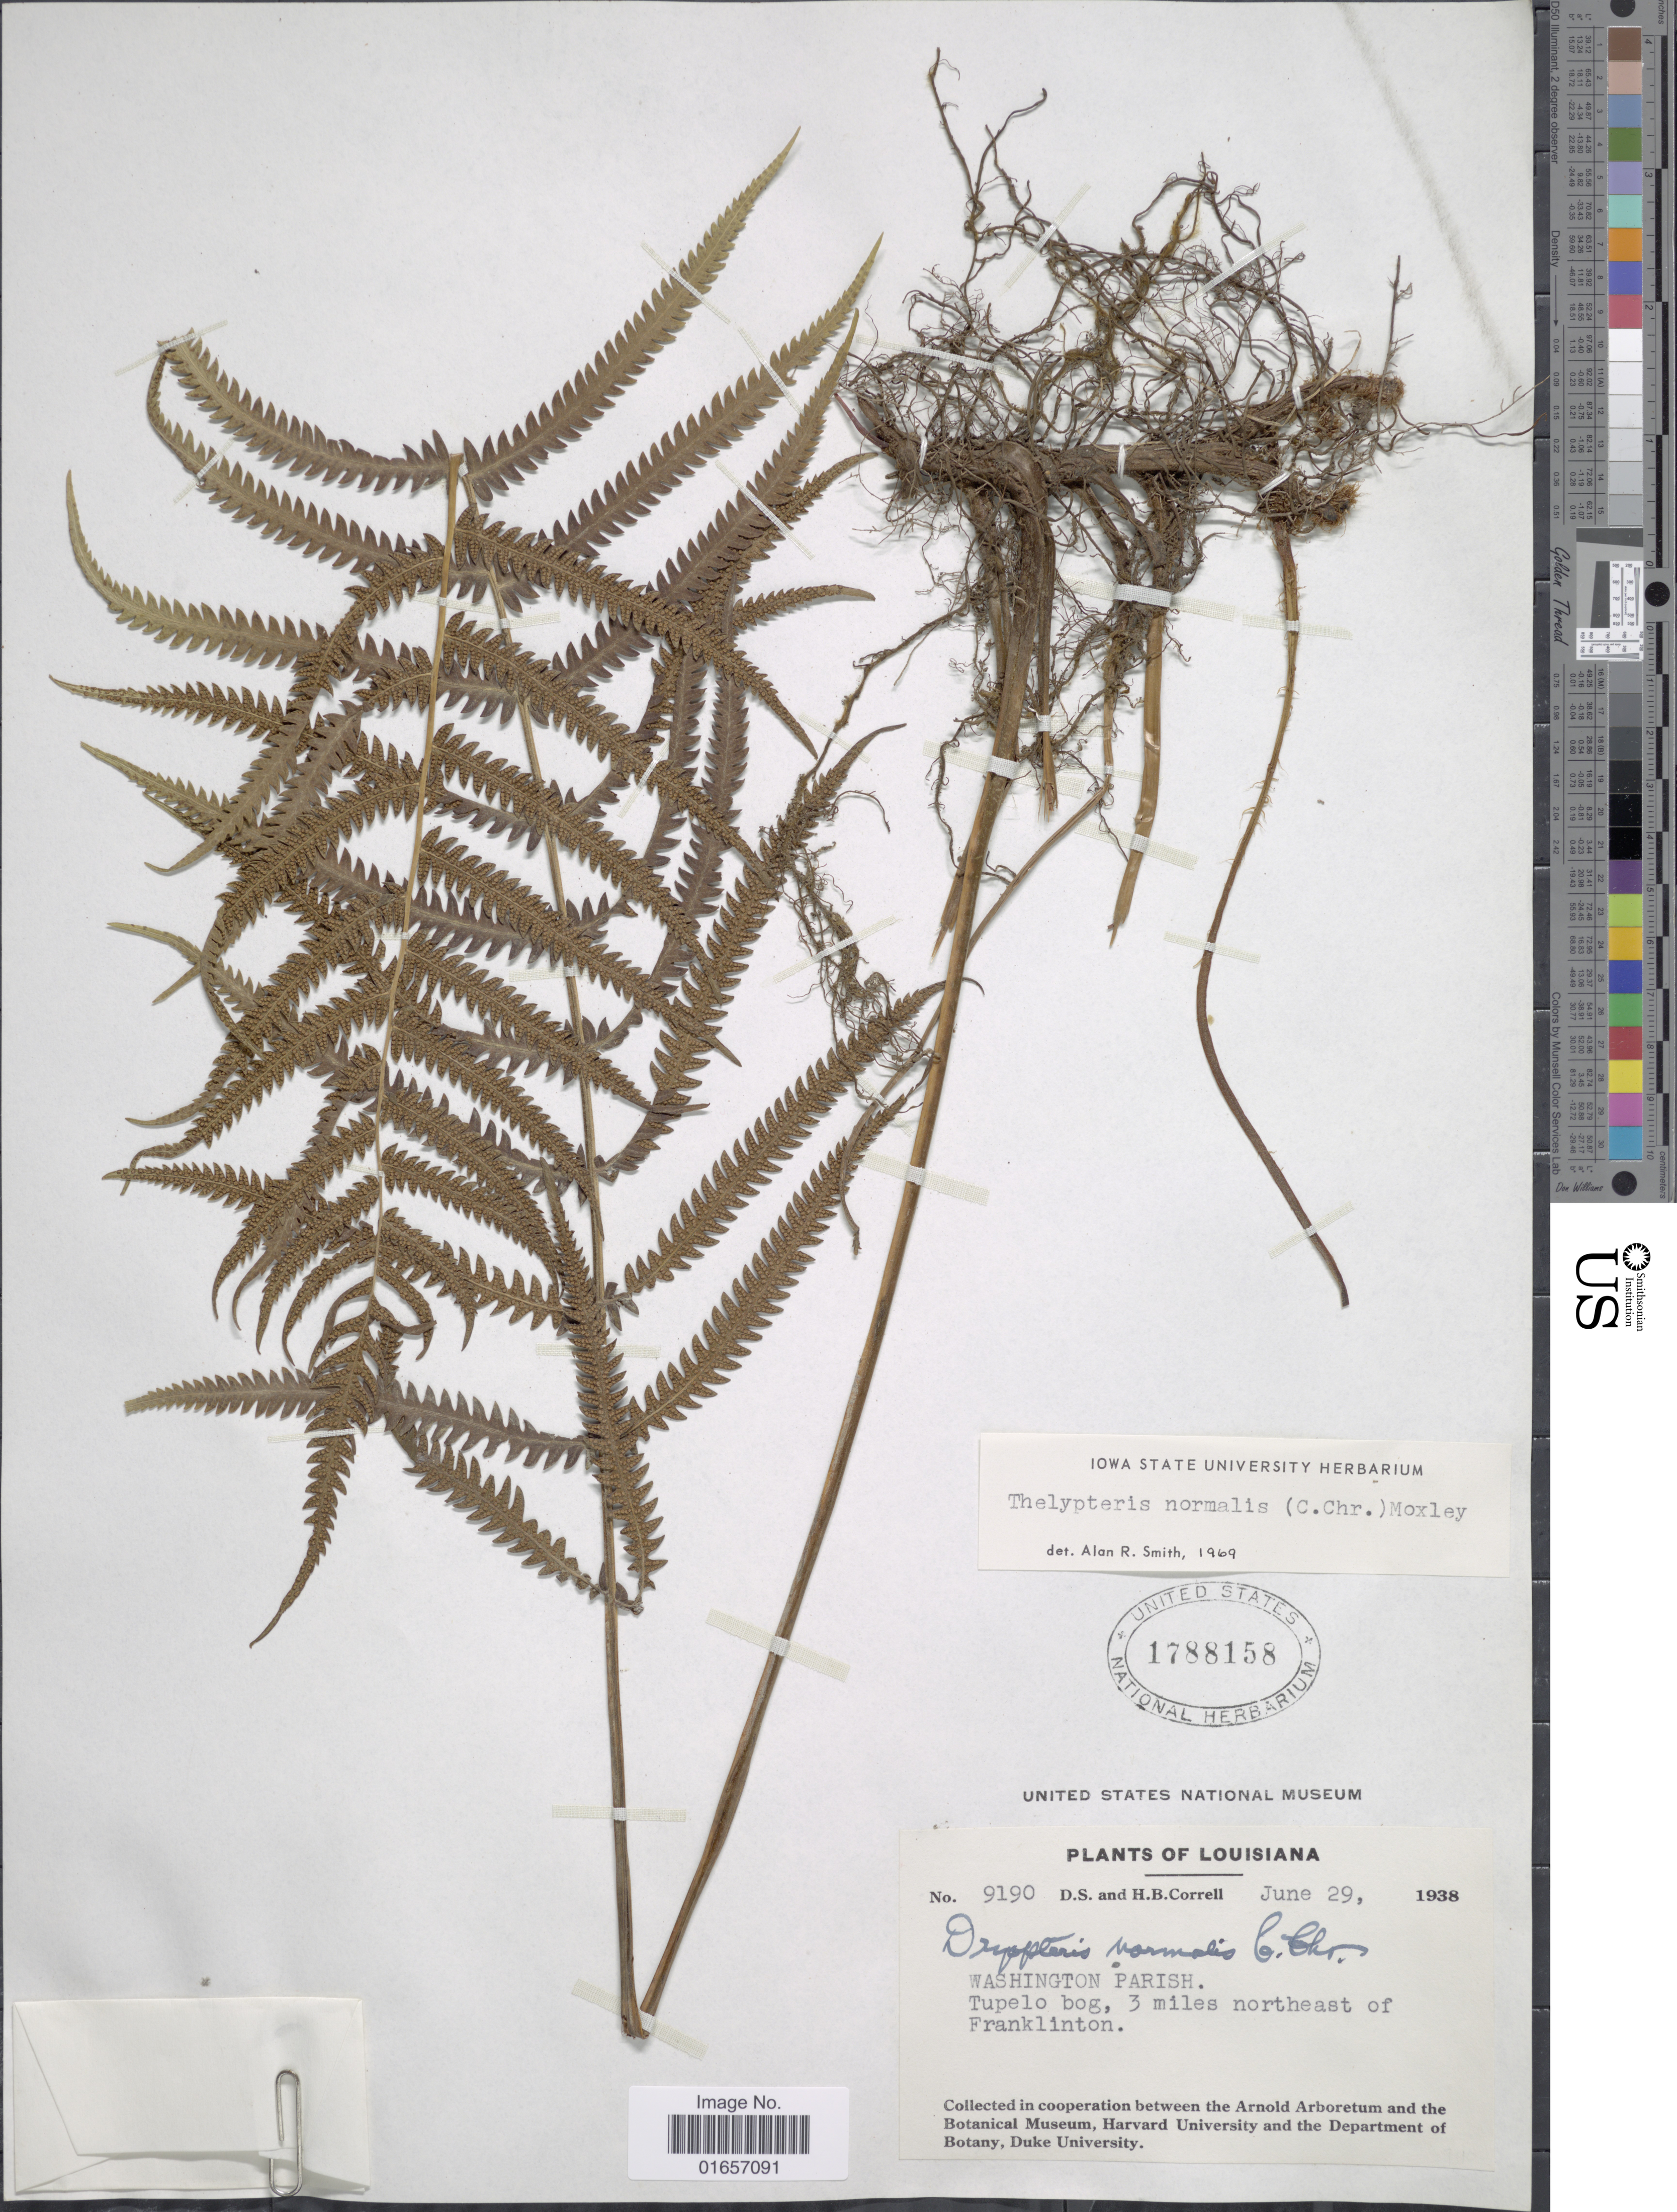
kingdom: Plantae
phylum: Tracheophyta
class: Polypodiopsida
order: Polypodiales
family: Thelypteridaceae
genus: Christella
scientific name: Christella kunthii comb. ined.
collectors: D. S. Correll & H. Correll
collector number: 9190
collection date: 1938-06-29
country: United States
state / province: Louisiana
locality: Washington Parish, Tupelo bog, 3 miles northeast of Franklinton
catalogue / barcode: US 1788158